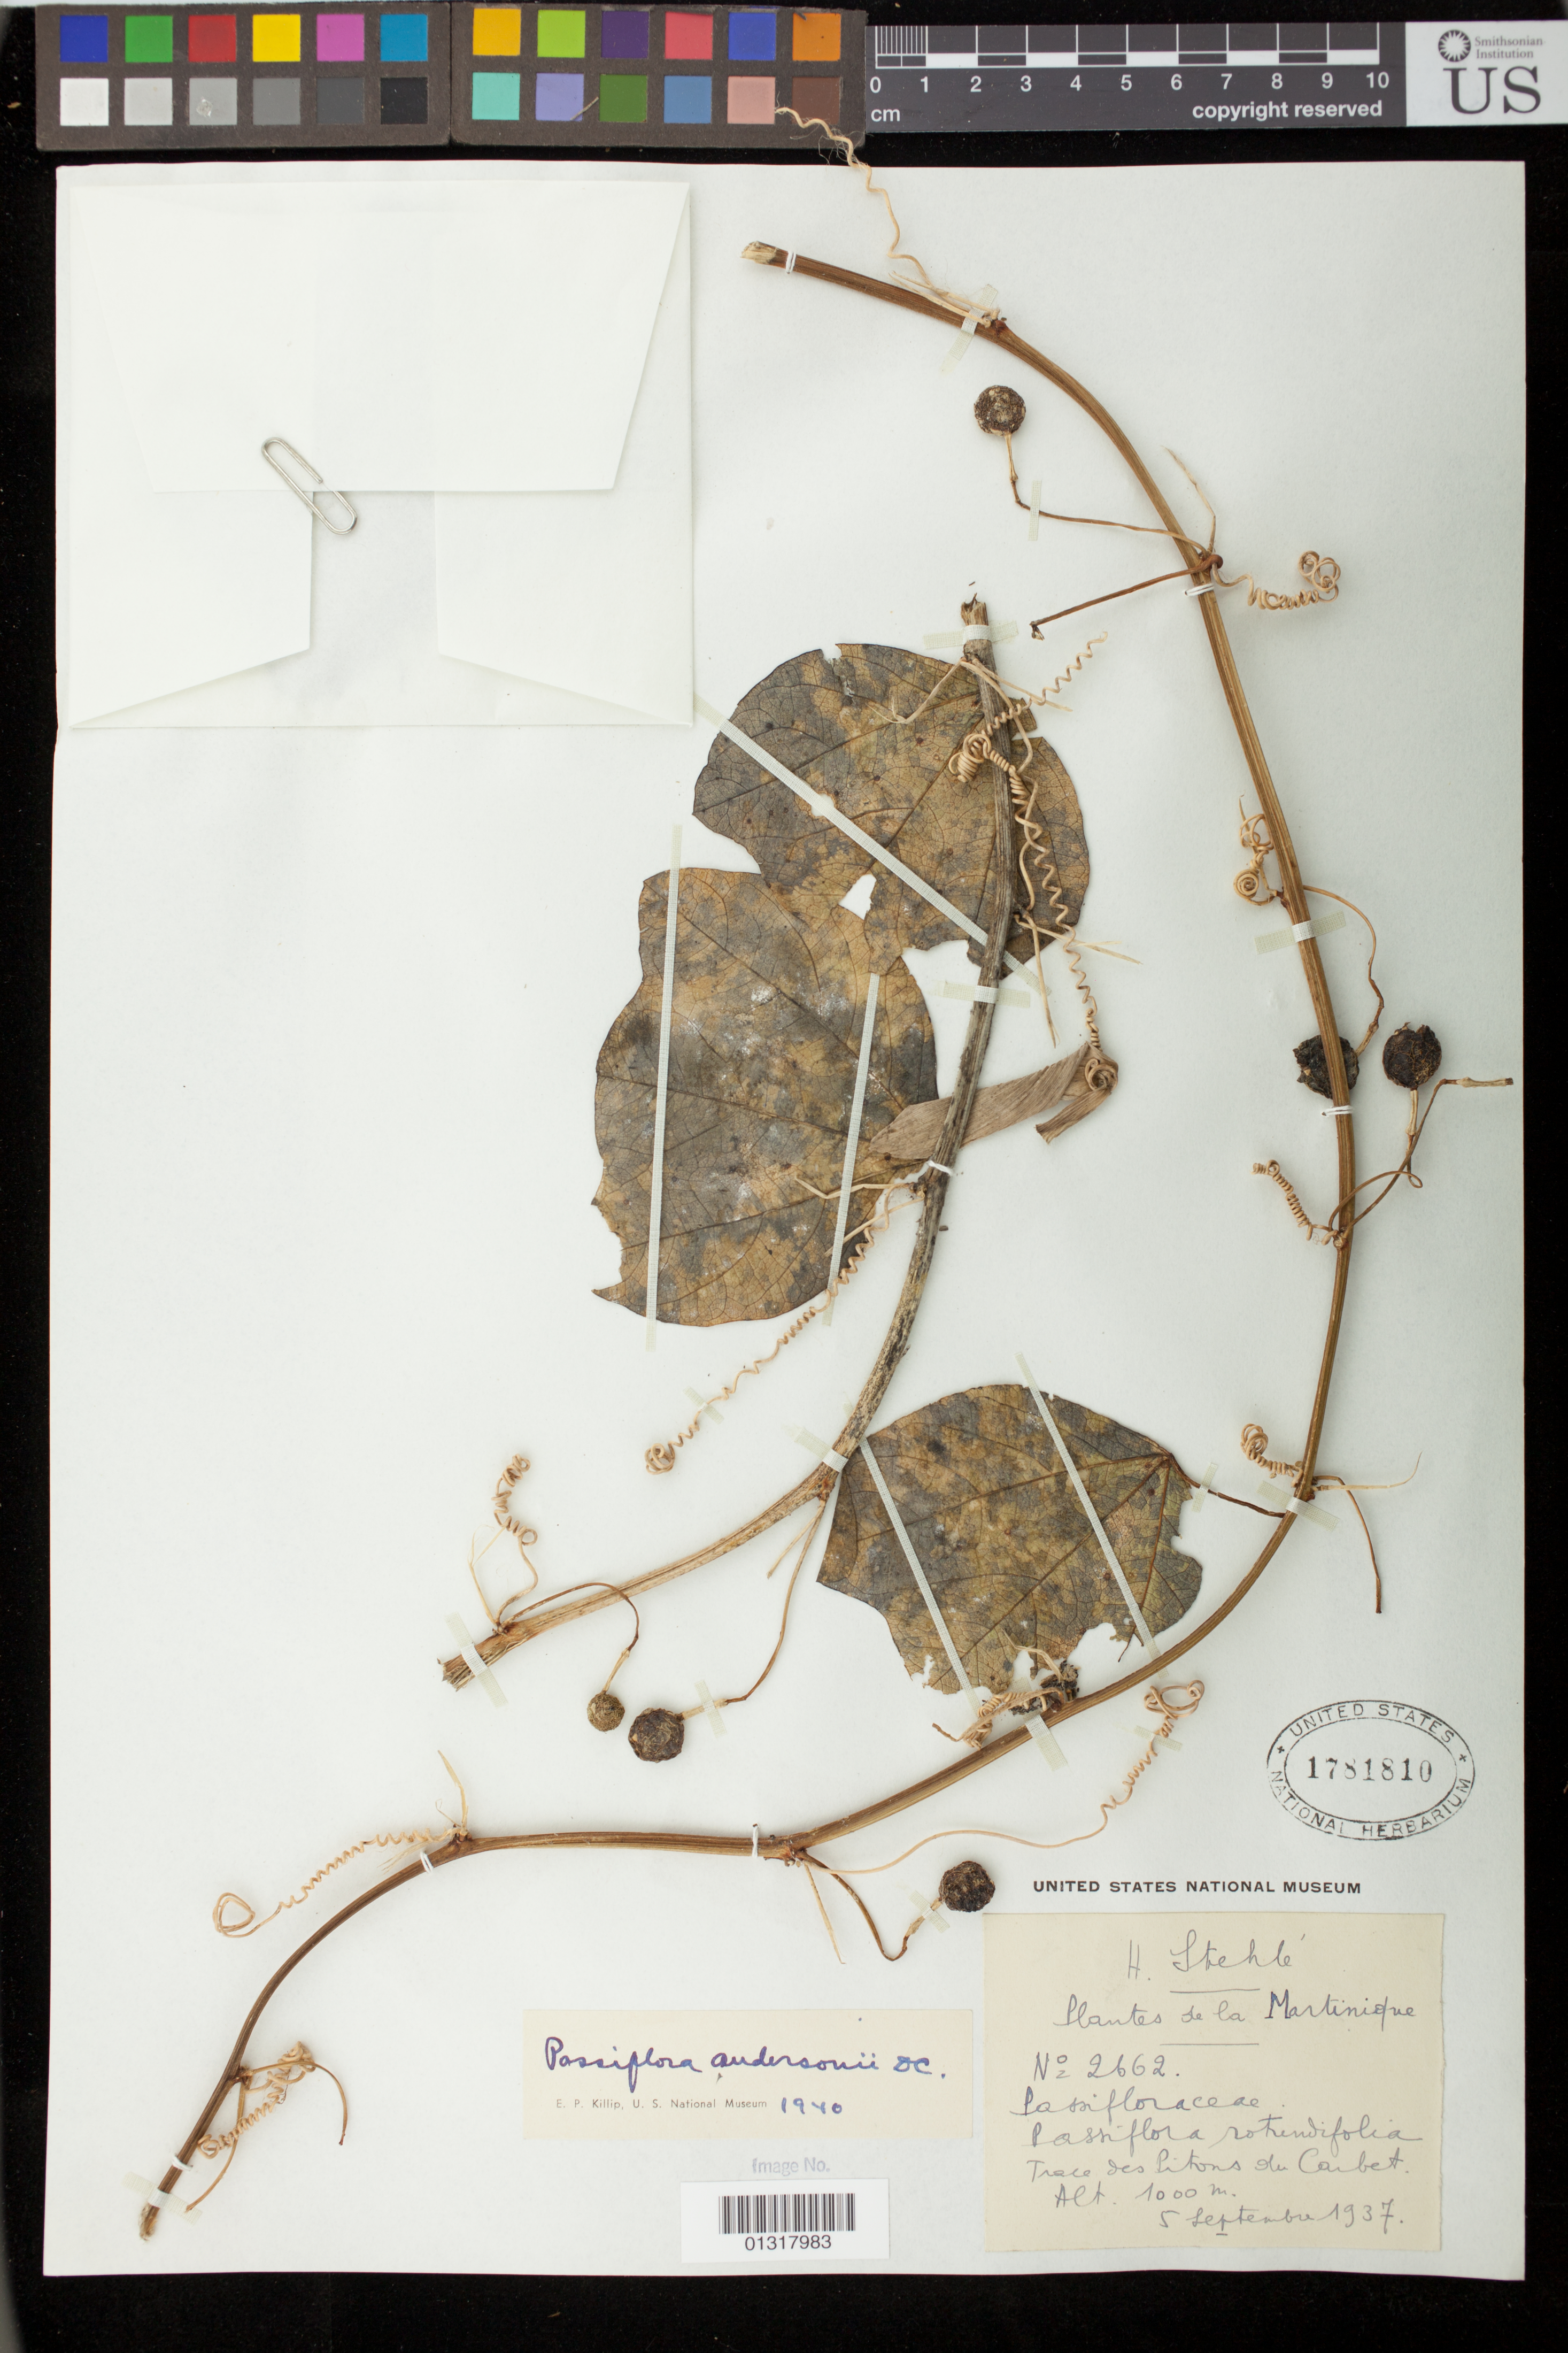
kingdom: Plantae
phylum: Tracheophyta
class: Magnoliopsida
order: Malpighiales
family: Passifloraceae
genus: Passiflora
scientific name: Passiflora andersonii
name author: DC.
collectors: H. Stehlé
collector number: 2662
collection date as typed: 05 Sep 1937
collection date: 1937-09-05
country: Martinique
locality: Pitons du Carbet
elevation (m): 1000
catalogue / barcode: US 1781810